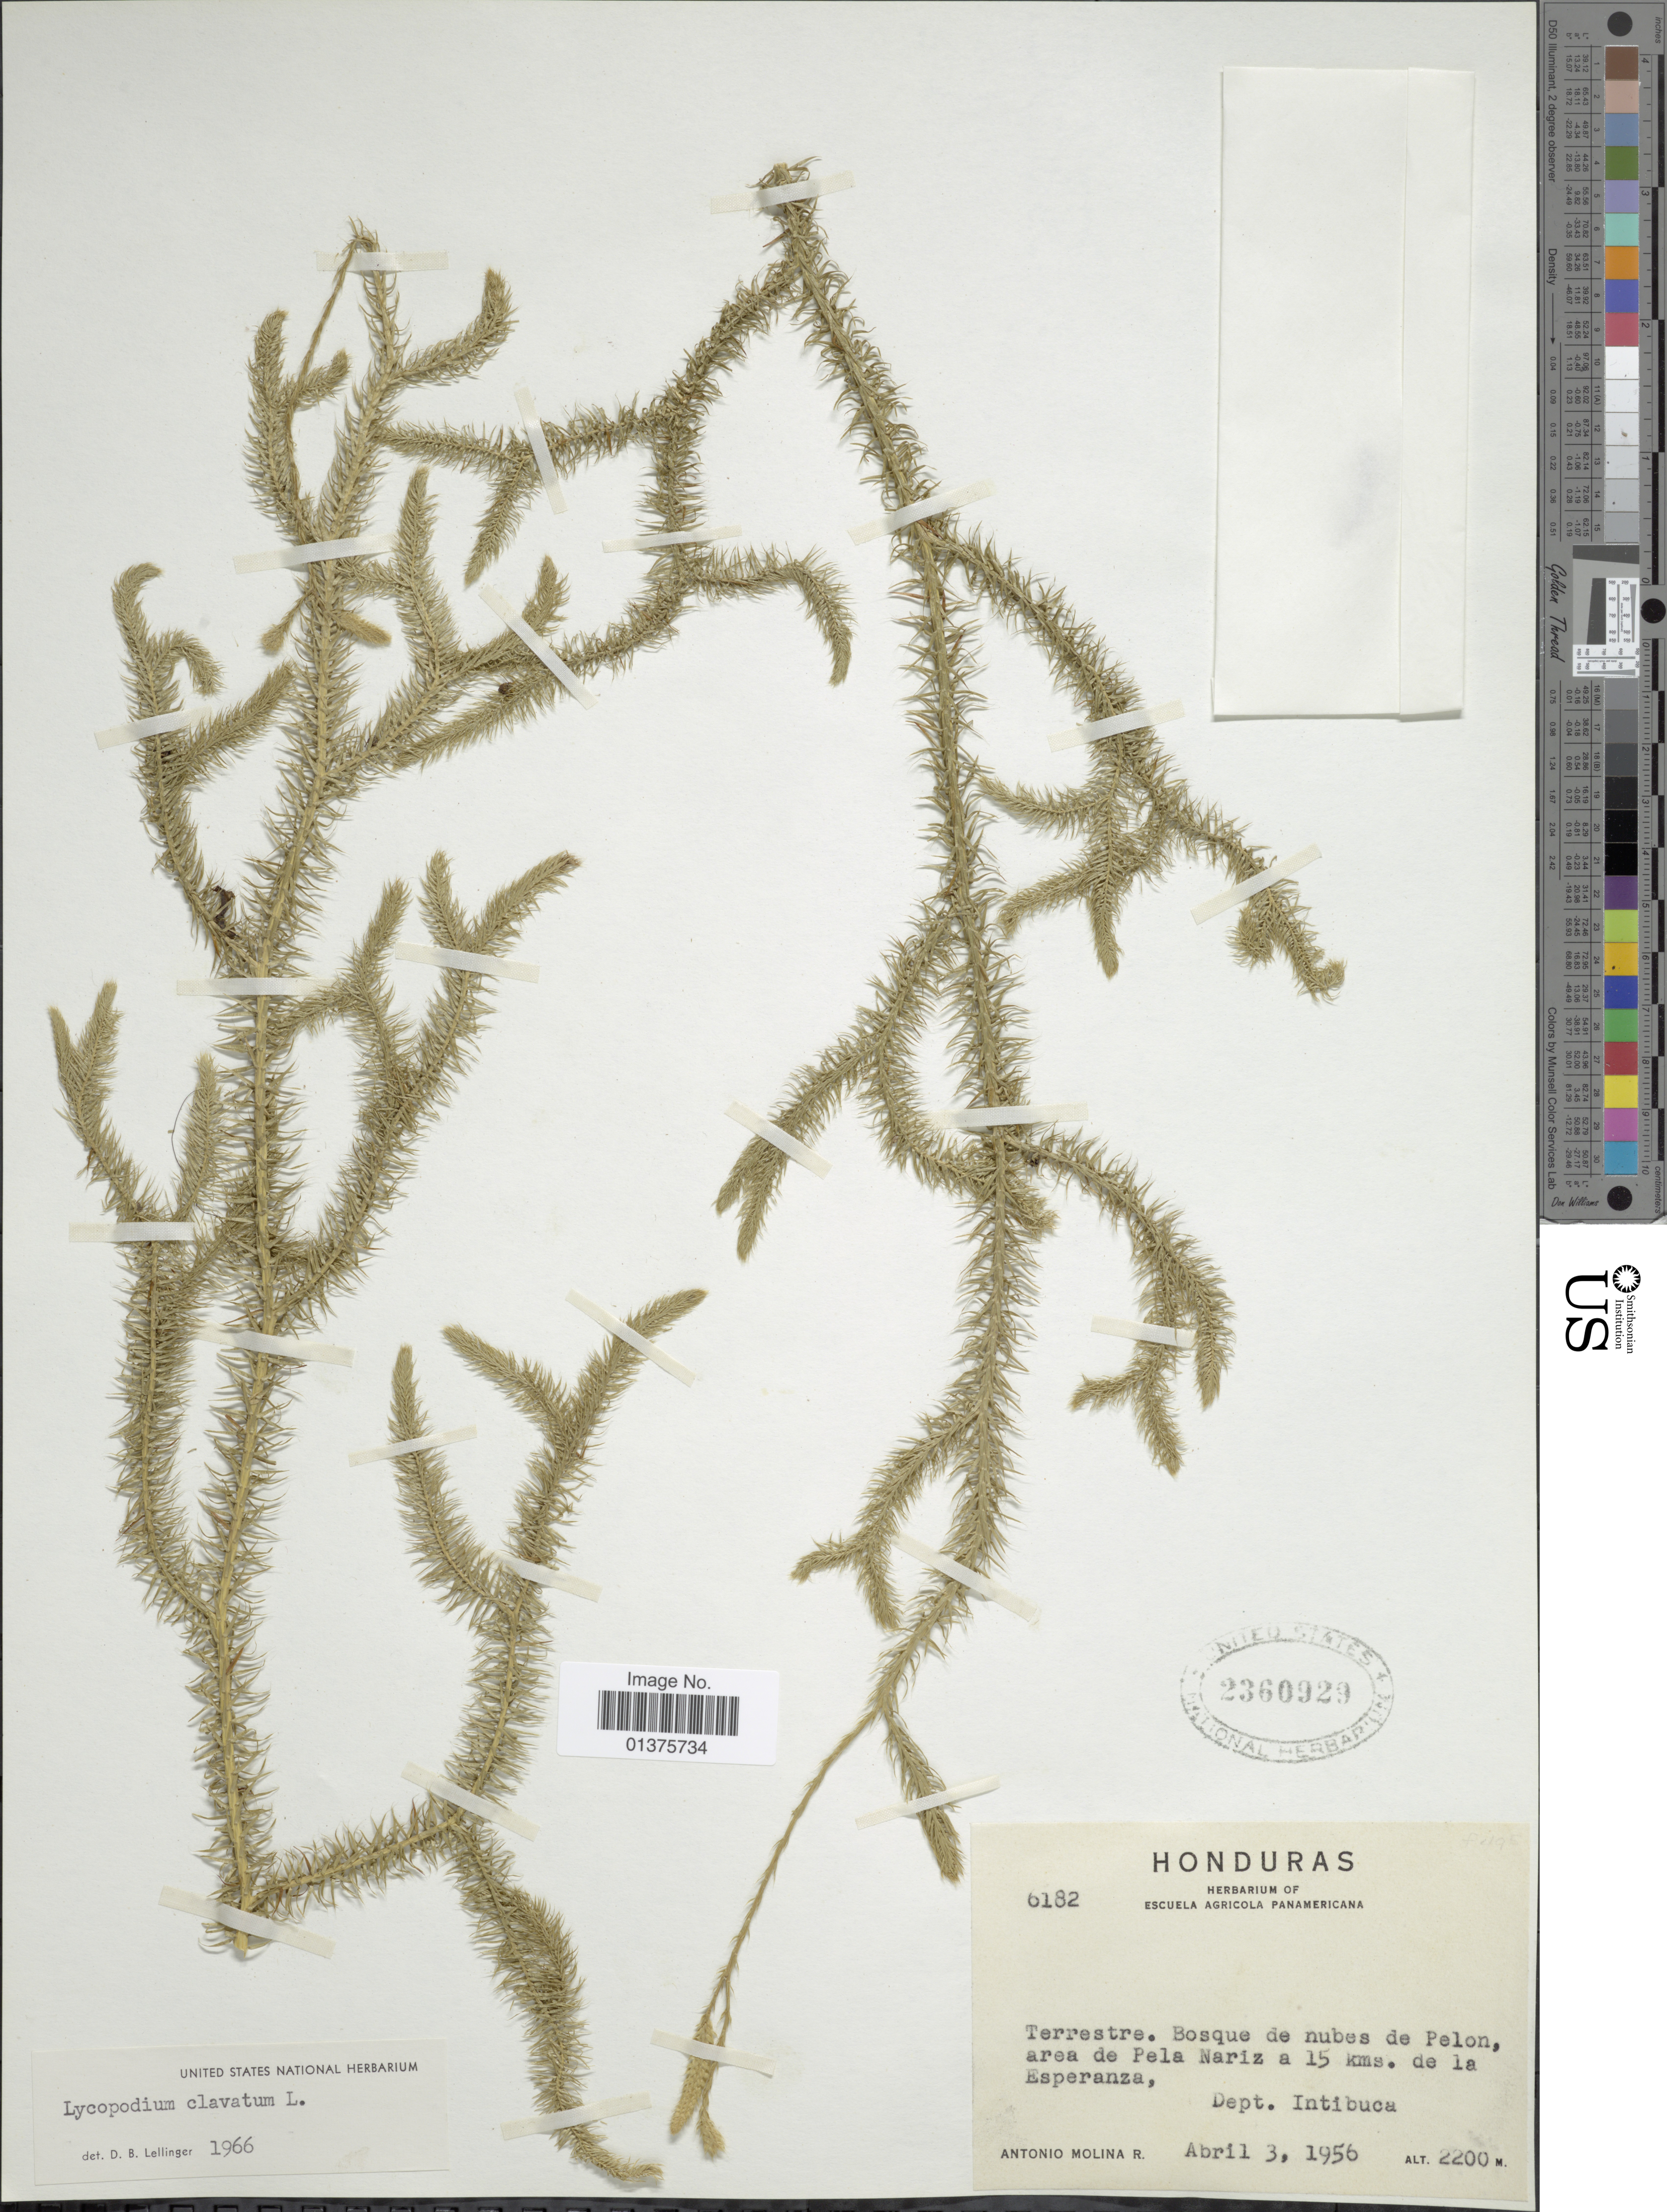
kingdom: Plantae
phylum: Tracheophyta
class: Lycopodiopsida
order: Lycopodiales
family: Lycopodiaceae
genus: Lycopodium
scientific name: Lycopodium clavatum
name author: L.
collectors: A. Molina R.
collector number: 6182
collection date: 1956-04-03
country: Honduras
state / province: Intibuca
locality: Terrestre, Bosqude nubes de Pelon, area de Pela Nariz a 15kms de la Esperanza, Dept. Intibucá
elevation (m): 2200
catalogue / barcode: US 2360929